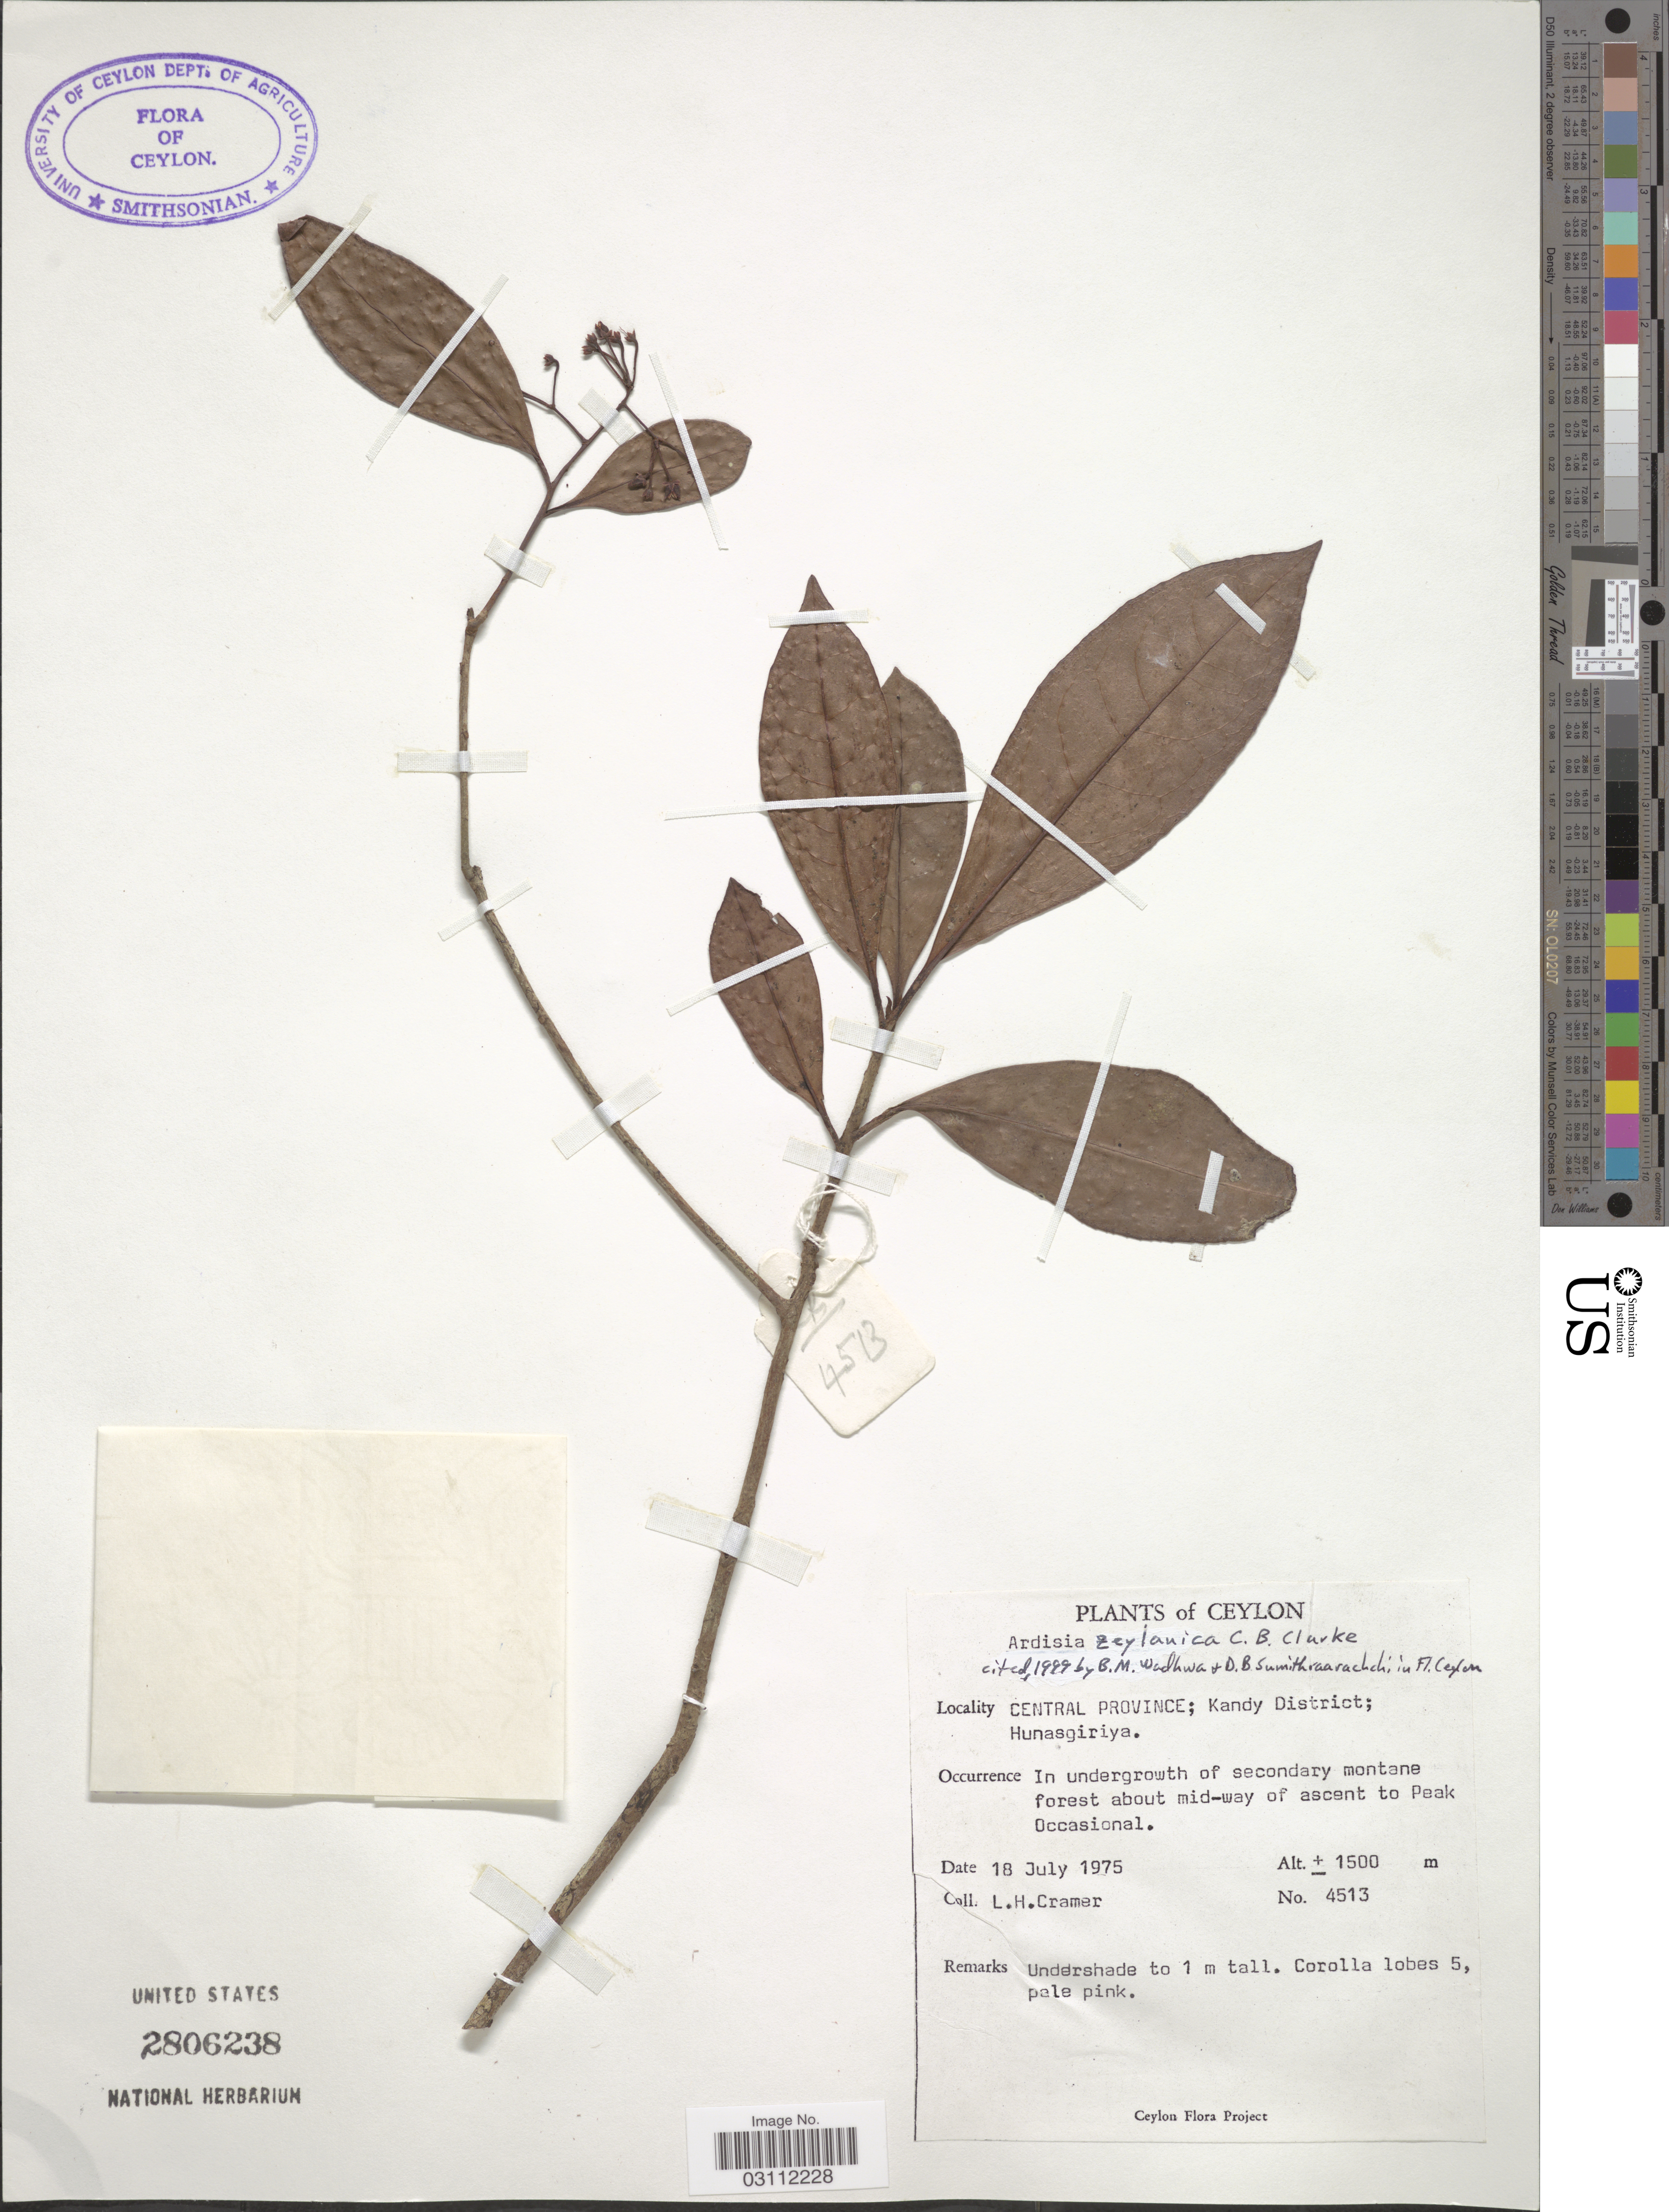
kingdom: Plantae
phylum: Tracheophyta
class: Magnoliopsida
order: Ericales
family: Primulaceae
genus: Ardisia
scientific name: Ardisia zeylanica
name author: C.B. Clarke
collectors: L. H. Cramer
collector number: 4513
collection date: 1975-07-18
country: Sri Lanka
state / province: Central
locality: Ceylon. Central Province; Kandy District; Hunasgiriya.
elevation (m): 1500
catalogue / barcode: US 2806238